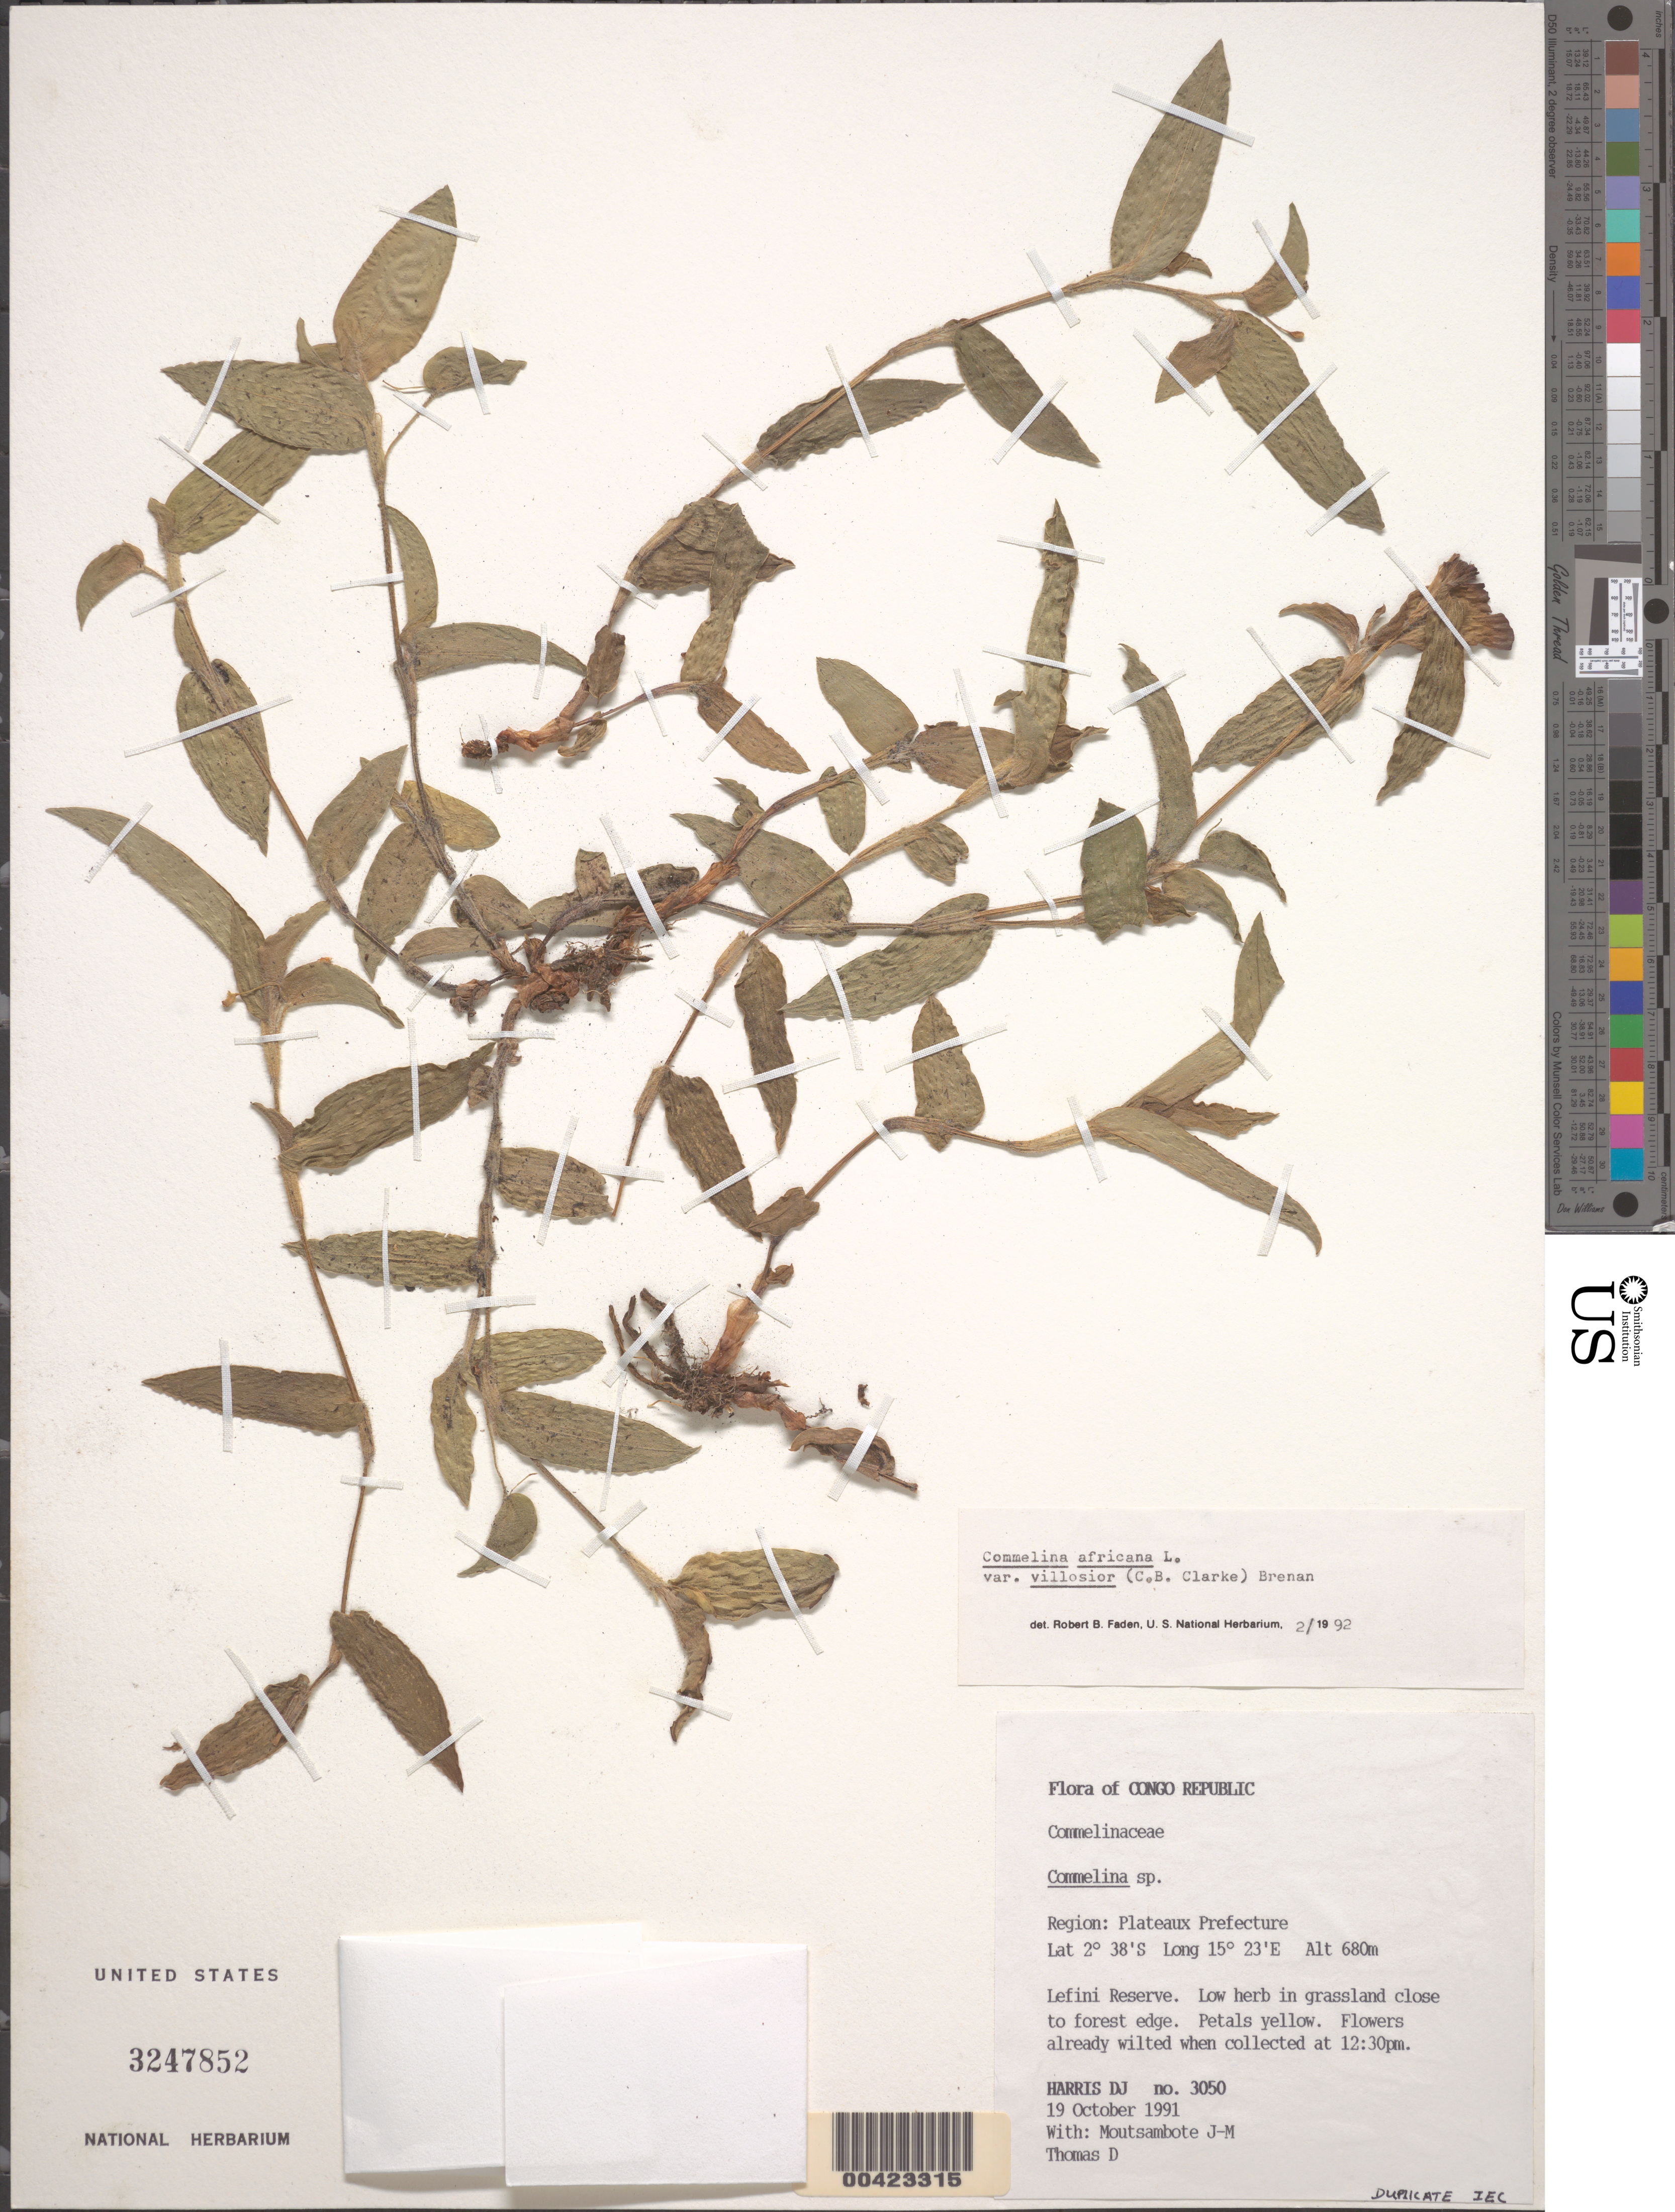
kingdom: Plantae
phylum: Tracheophyta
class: Liliopsida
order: Commelinales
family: Commelinaceae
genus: Commelina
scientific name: Commelina africana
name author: L.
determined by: Faden, Robert B., (US), Smithsonian Institution - National Museum of Natural History (UNITED STATES)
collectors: D. J. Harris, J. Moutsambote & D. Thomas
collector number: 3050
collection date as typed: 19 Oct 1991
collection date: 1991-10-19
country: Congo, Republic of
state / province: Plateaux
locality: Lefini Reserve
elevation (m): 680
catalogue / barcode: US 3247852